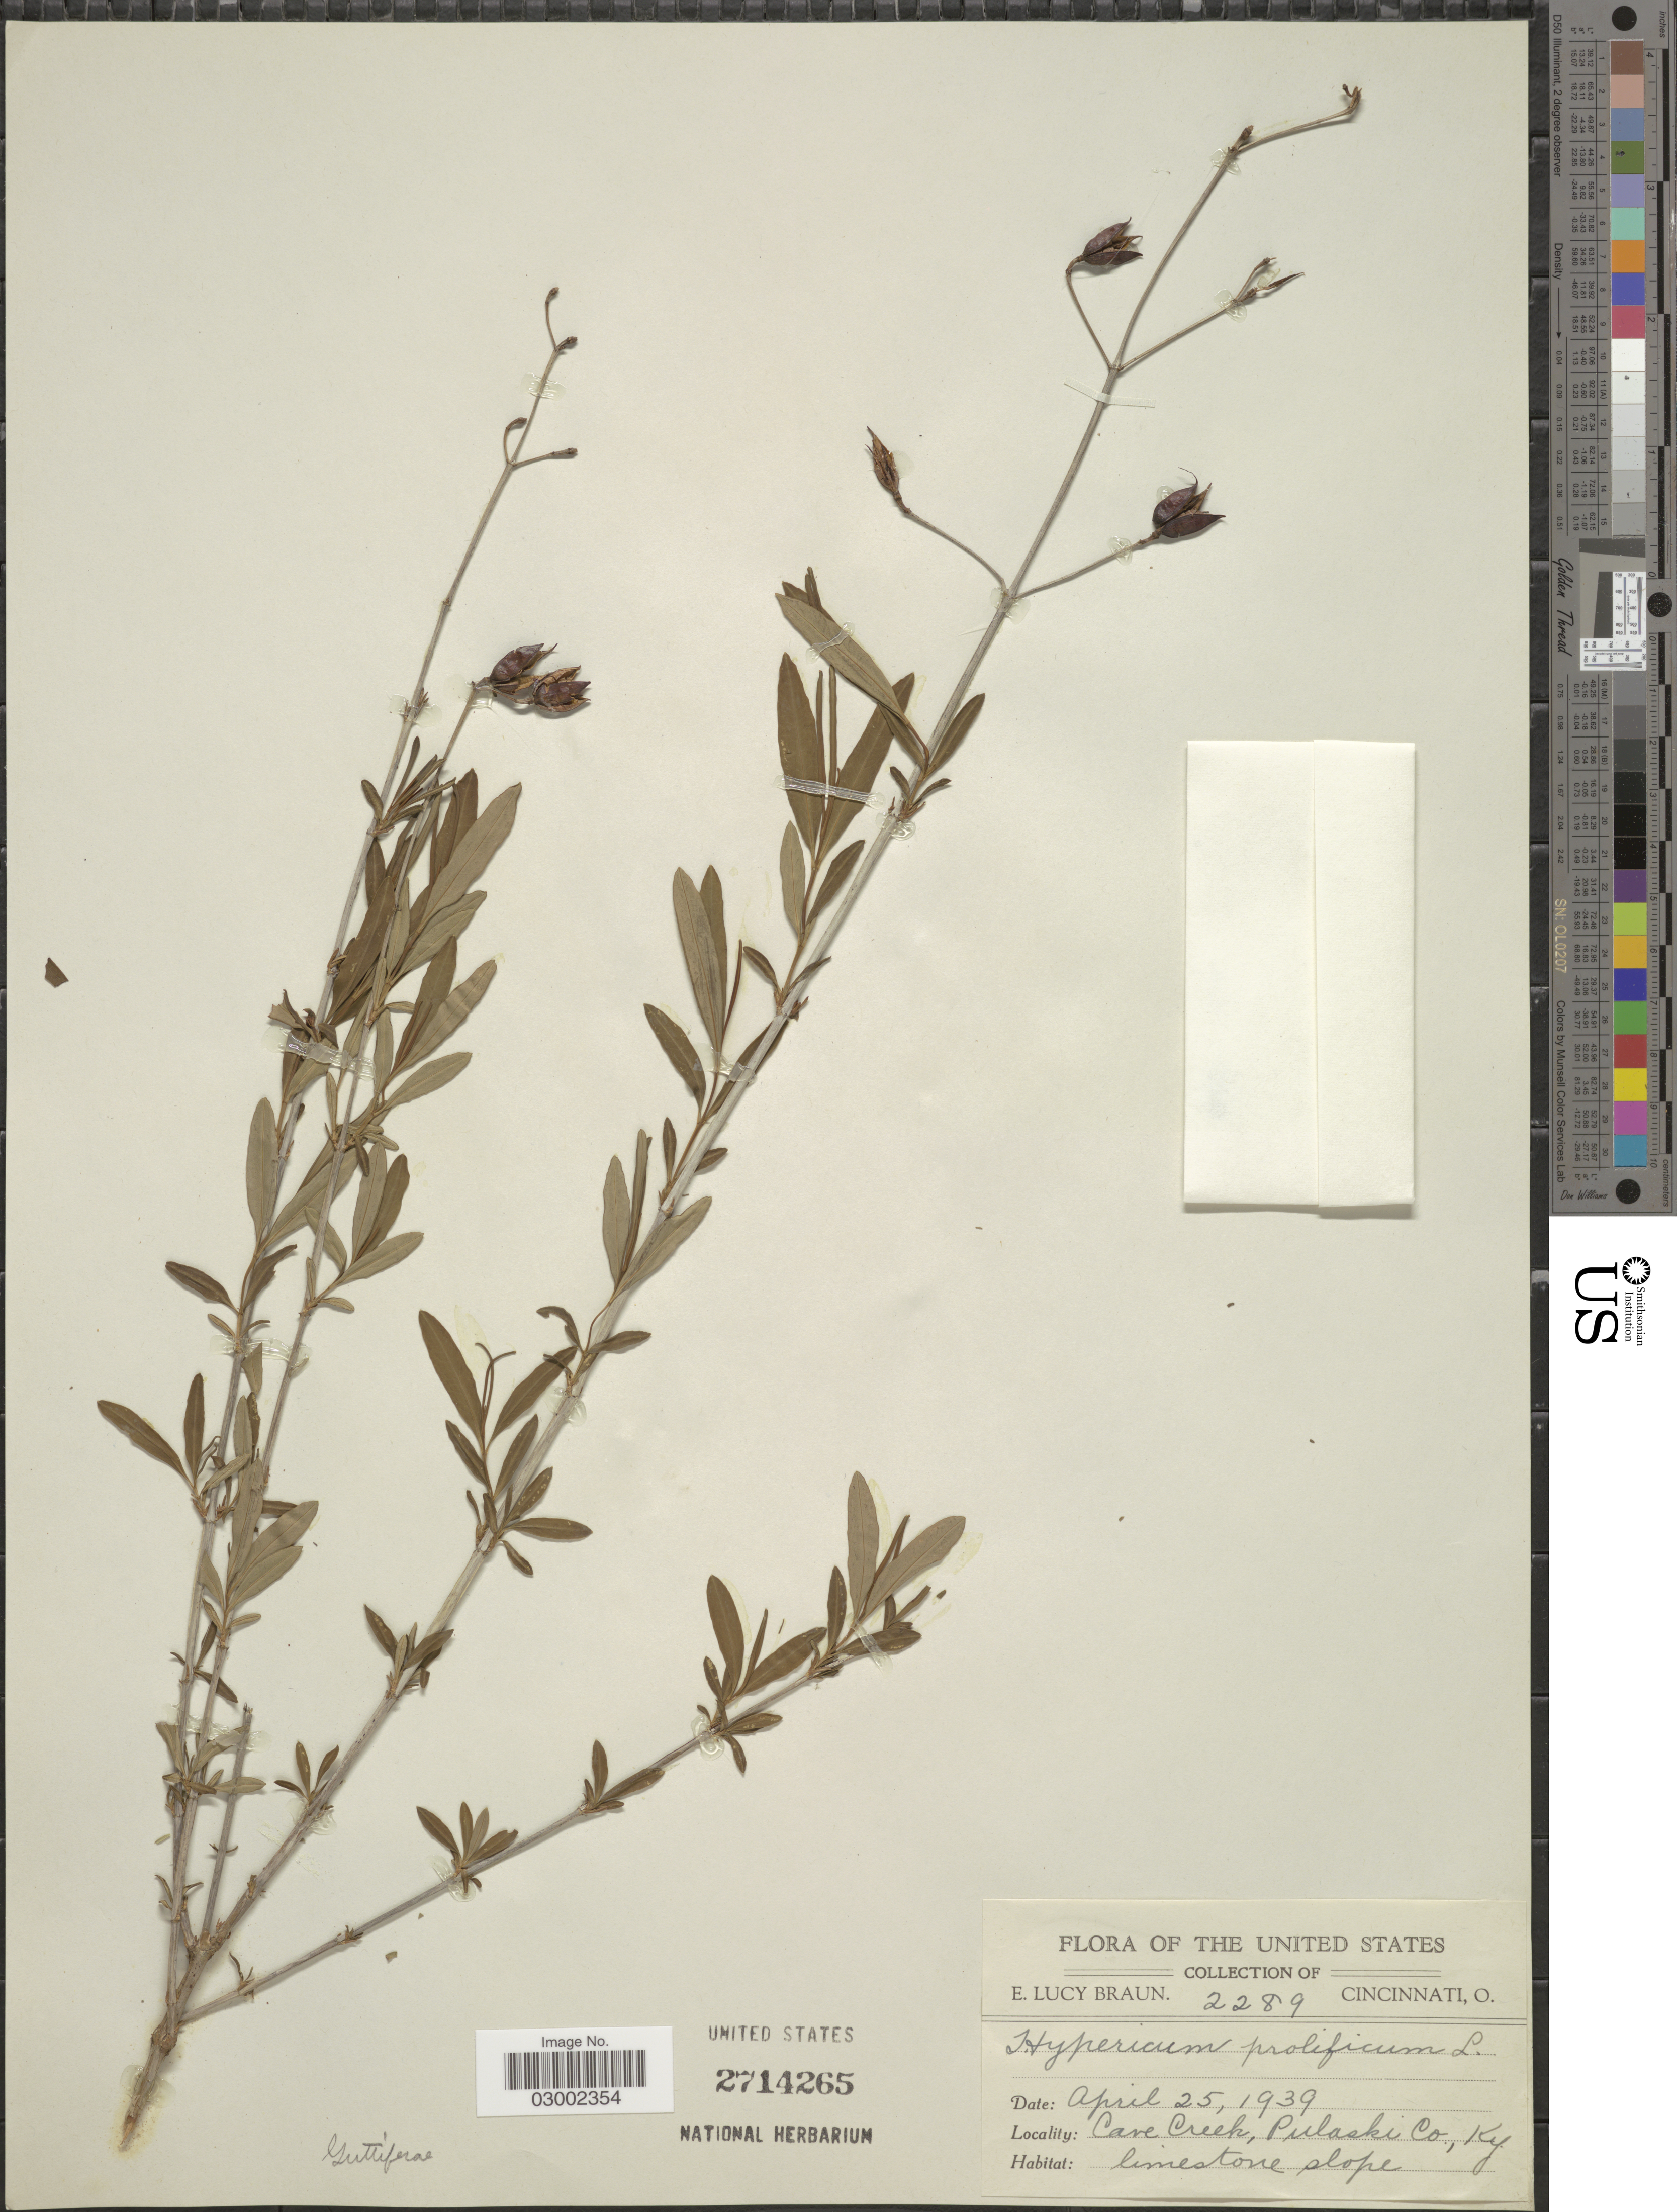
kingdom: Plantae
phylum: Tracheophyta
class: Magnoliopsida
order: Malpighiales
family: Hypericaceae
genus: Hypericum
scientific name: Hypericum prolificum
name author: L.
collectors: E. L. Braun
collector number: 2289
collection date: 1939-04-25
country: United States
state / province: Kentucky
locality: Cave Creek, Pulaski Co., Ky.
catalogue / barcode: US 2714265